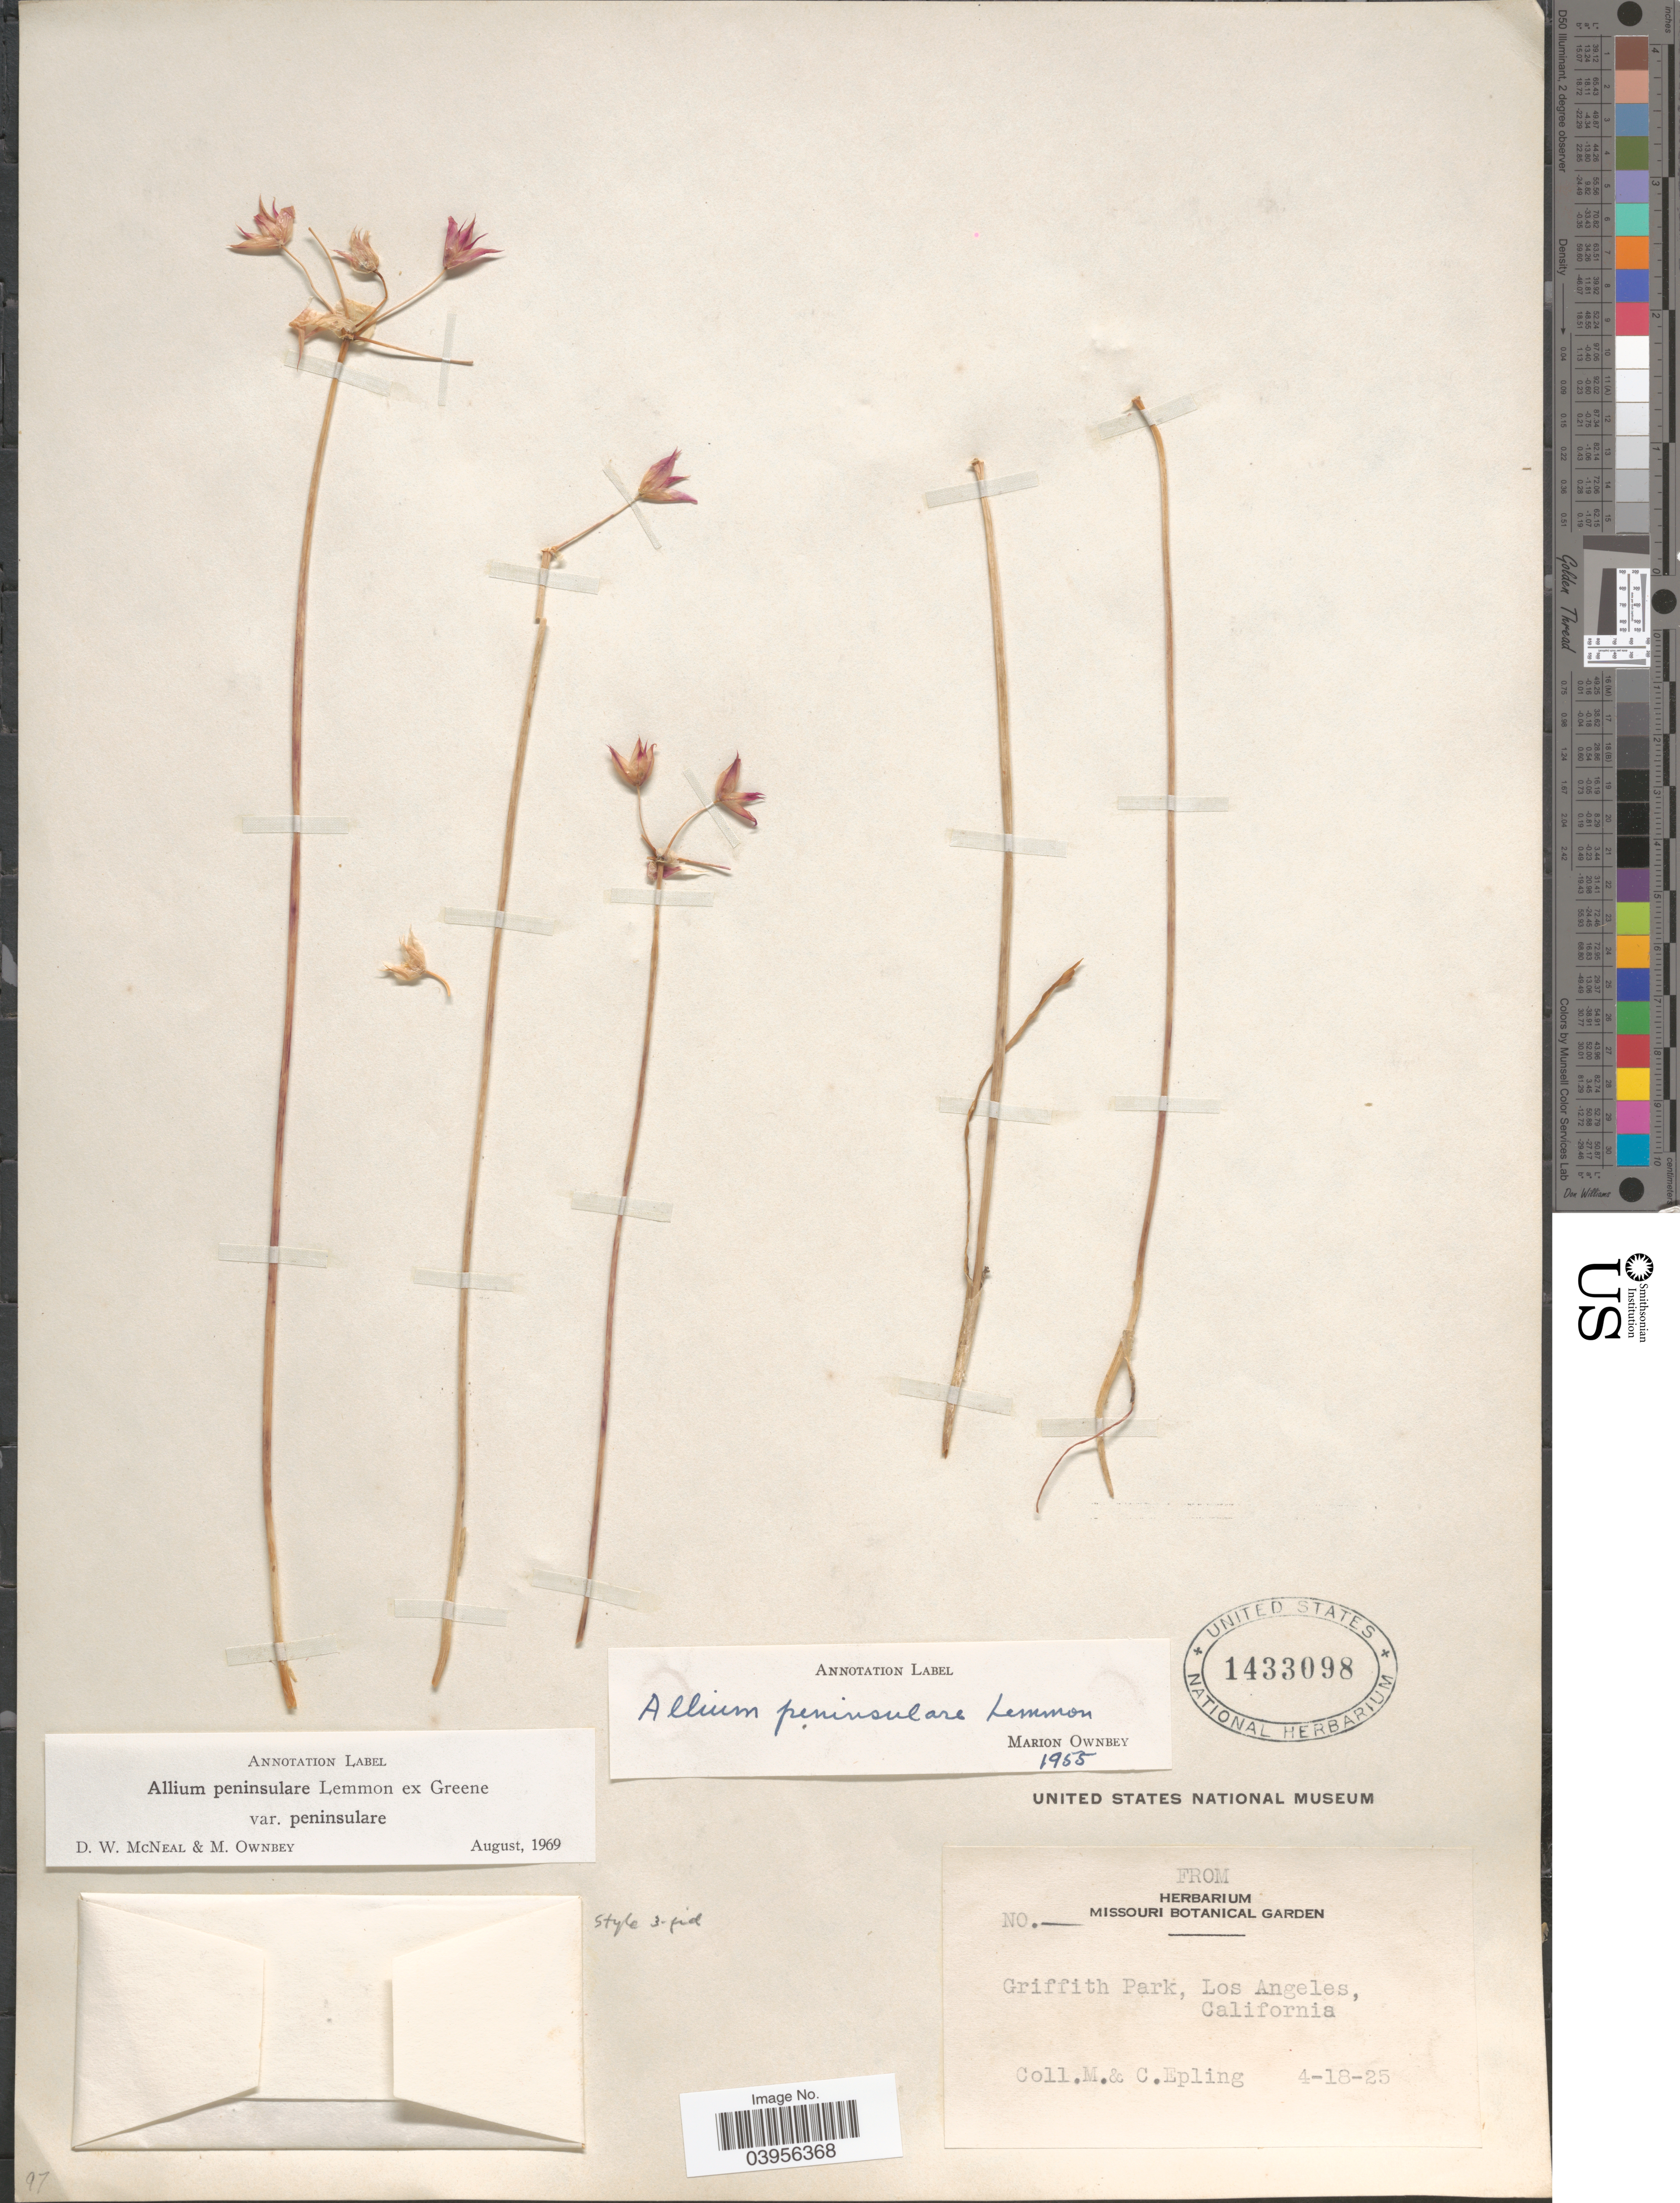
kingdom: Plantae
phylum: Tracheophyta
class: Liliopsida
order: Asparagales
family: Amaryllidaceae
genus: Allium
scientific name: Allium peninsulare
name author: Lemmon ex Greene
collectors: M. Epling & C. C. Epling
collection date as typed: Transcribed d/m/y: 18/4/25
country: United States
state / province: California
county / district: Los Angeles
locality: Griffith Park, Los Angeles.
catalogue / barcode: US 1433098